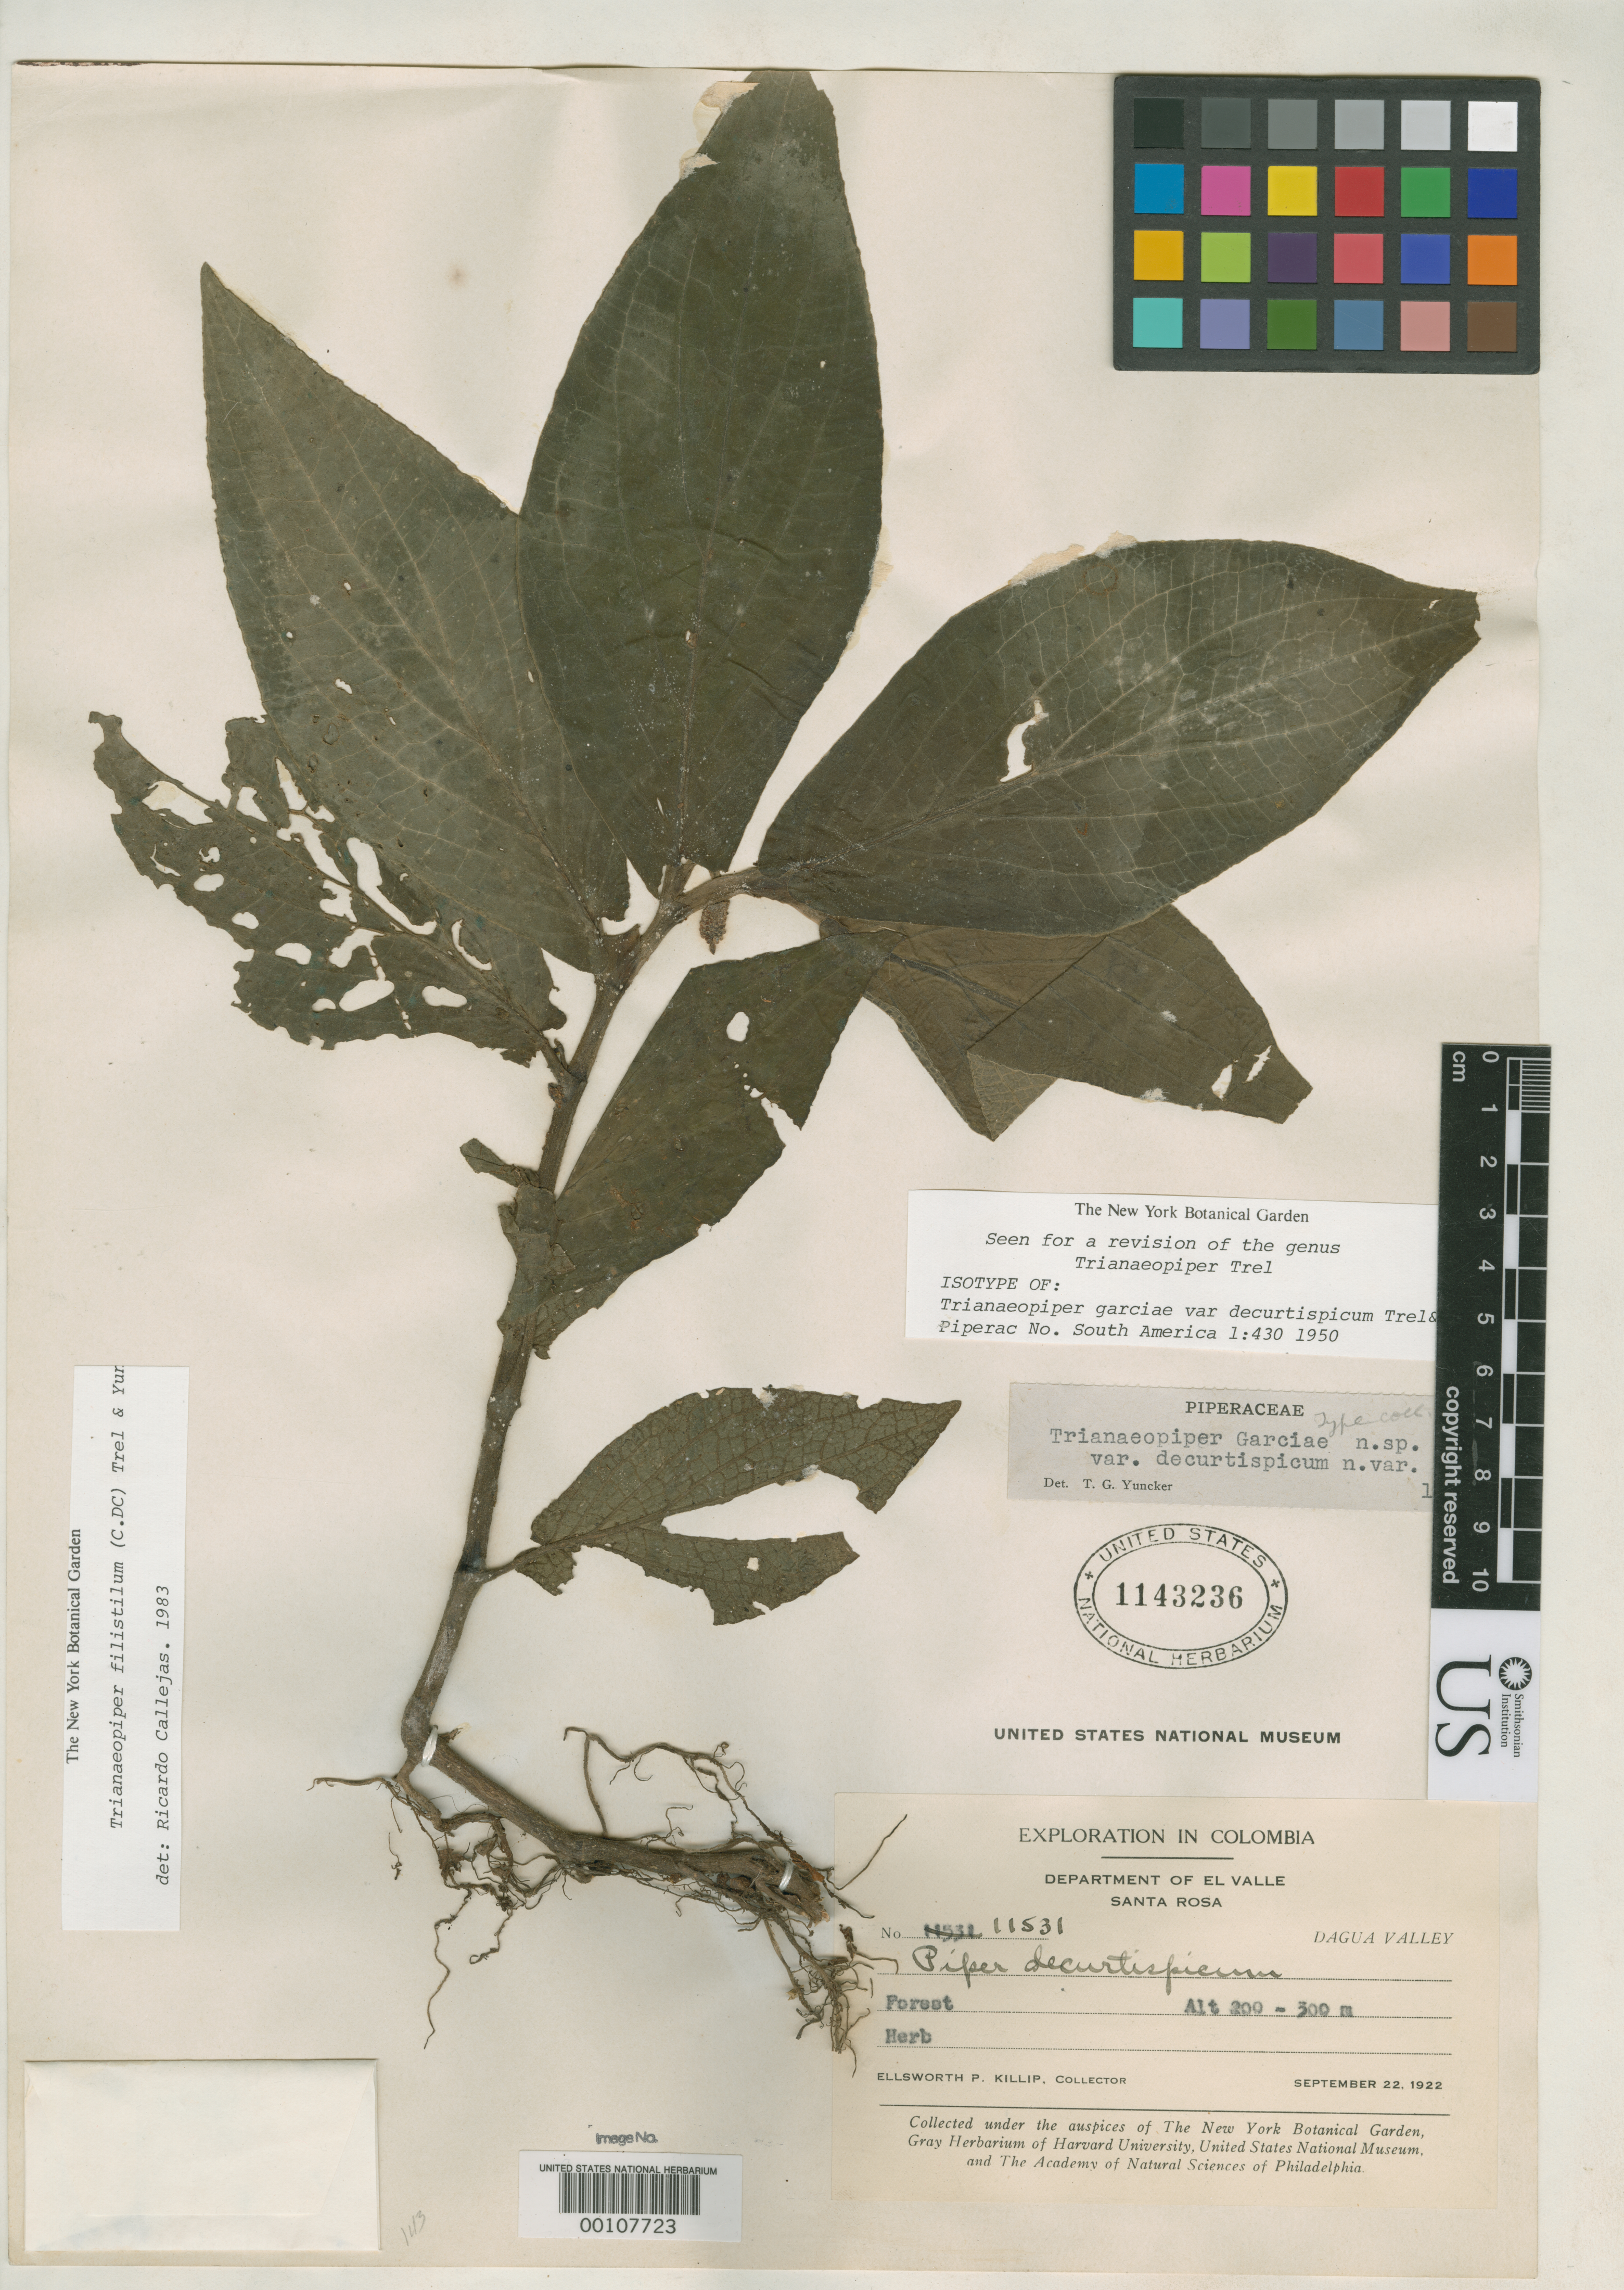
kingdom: Plantae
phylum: Tracheophyta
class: Magnoliopsida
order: Piperales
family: Piperaceae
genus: Trianaeopiper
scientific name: Trianaeopiper garciae var. decurtispicum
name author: Trel. & Yunck.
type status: Isotype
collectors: E. P. Killip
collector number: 11531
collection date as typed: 22 Sep 1922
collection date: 1922-09-22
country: Colombia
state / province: Valle del Cauca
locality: Dagua Valley, Santa Rosa.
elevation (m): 200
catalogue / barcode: US 1143236